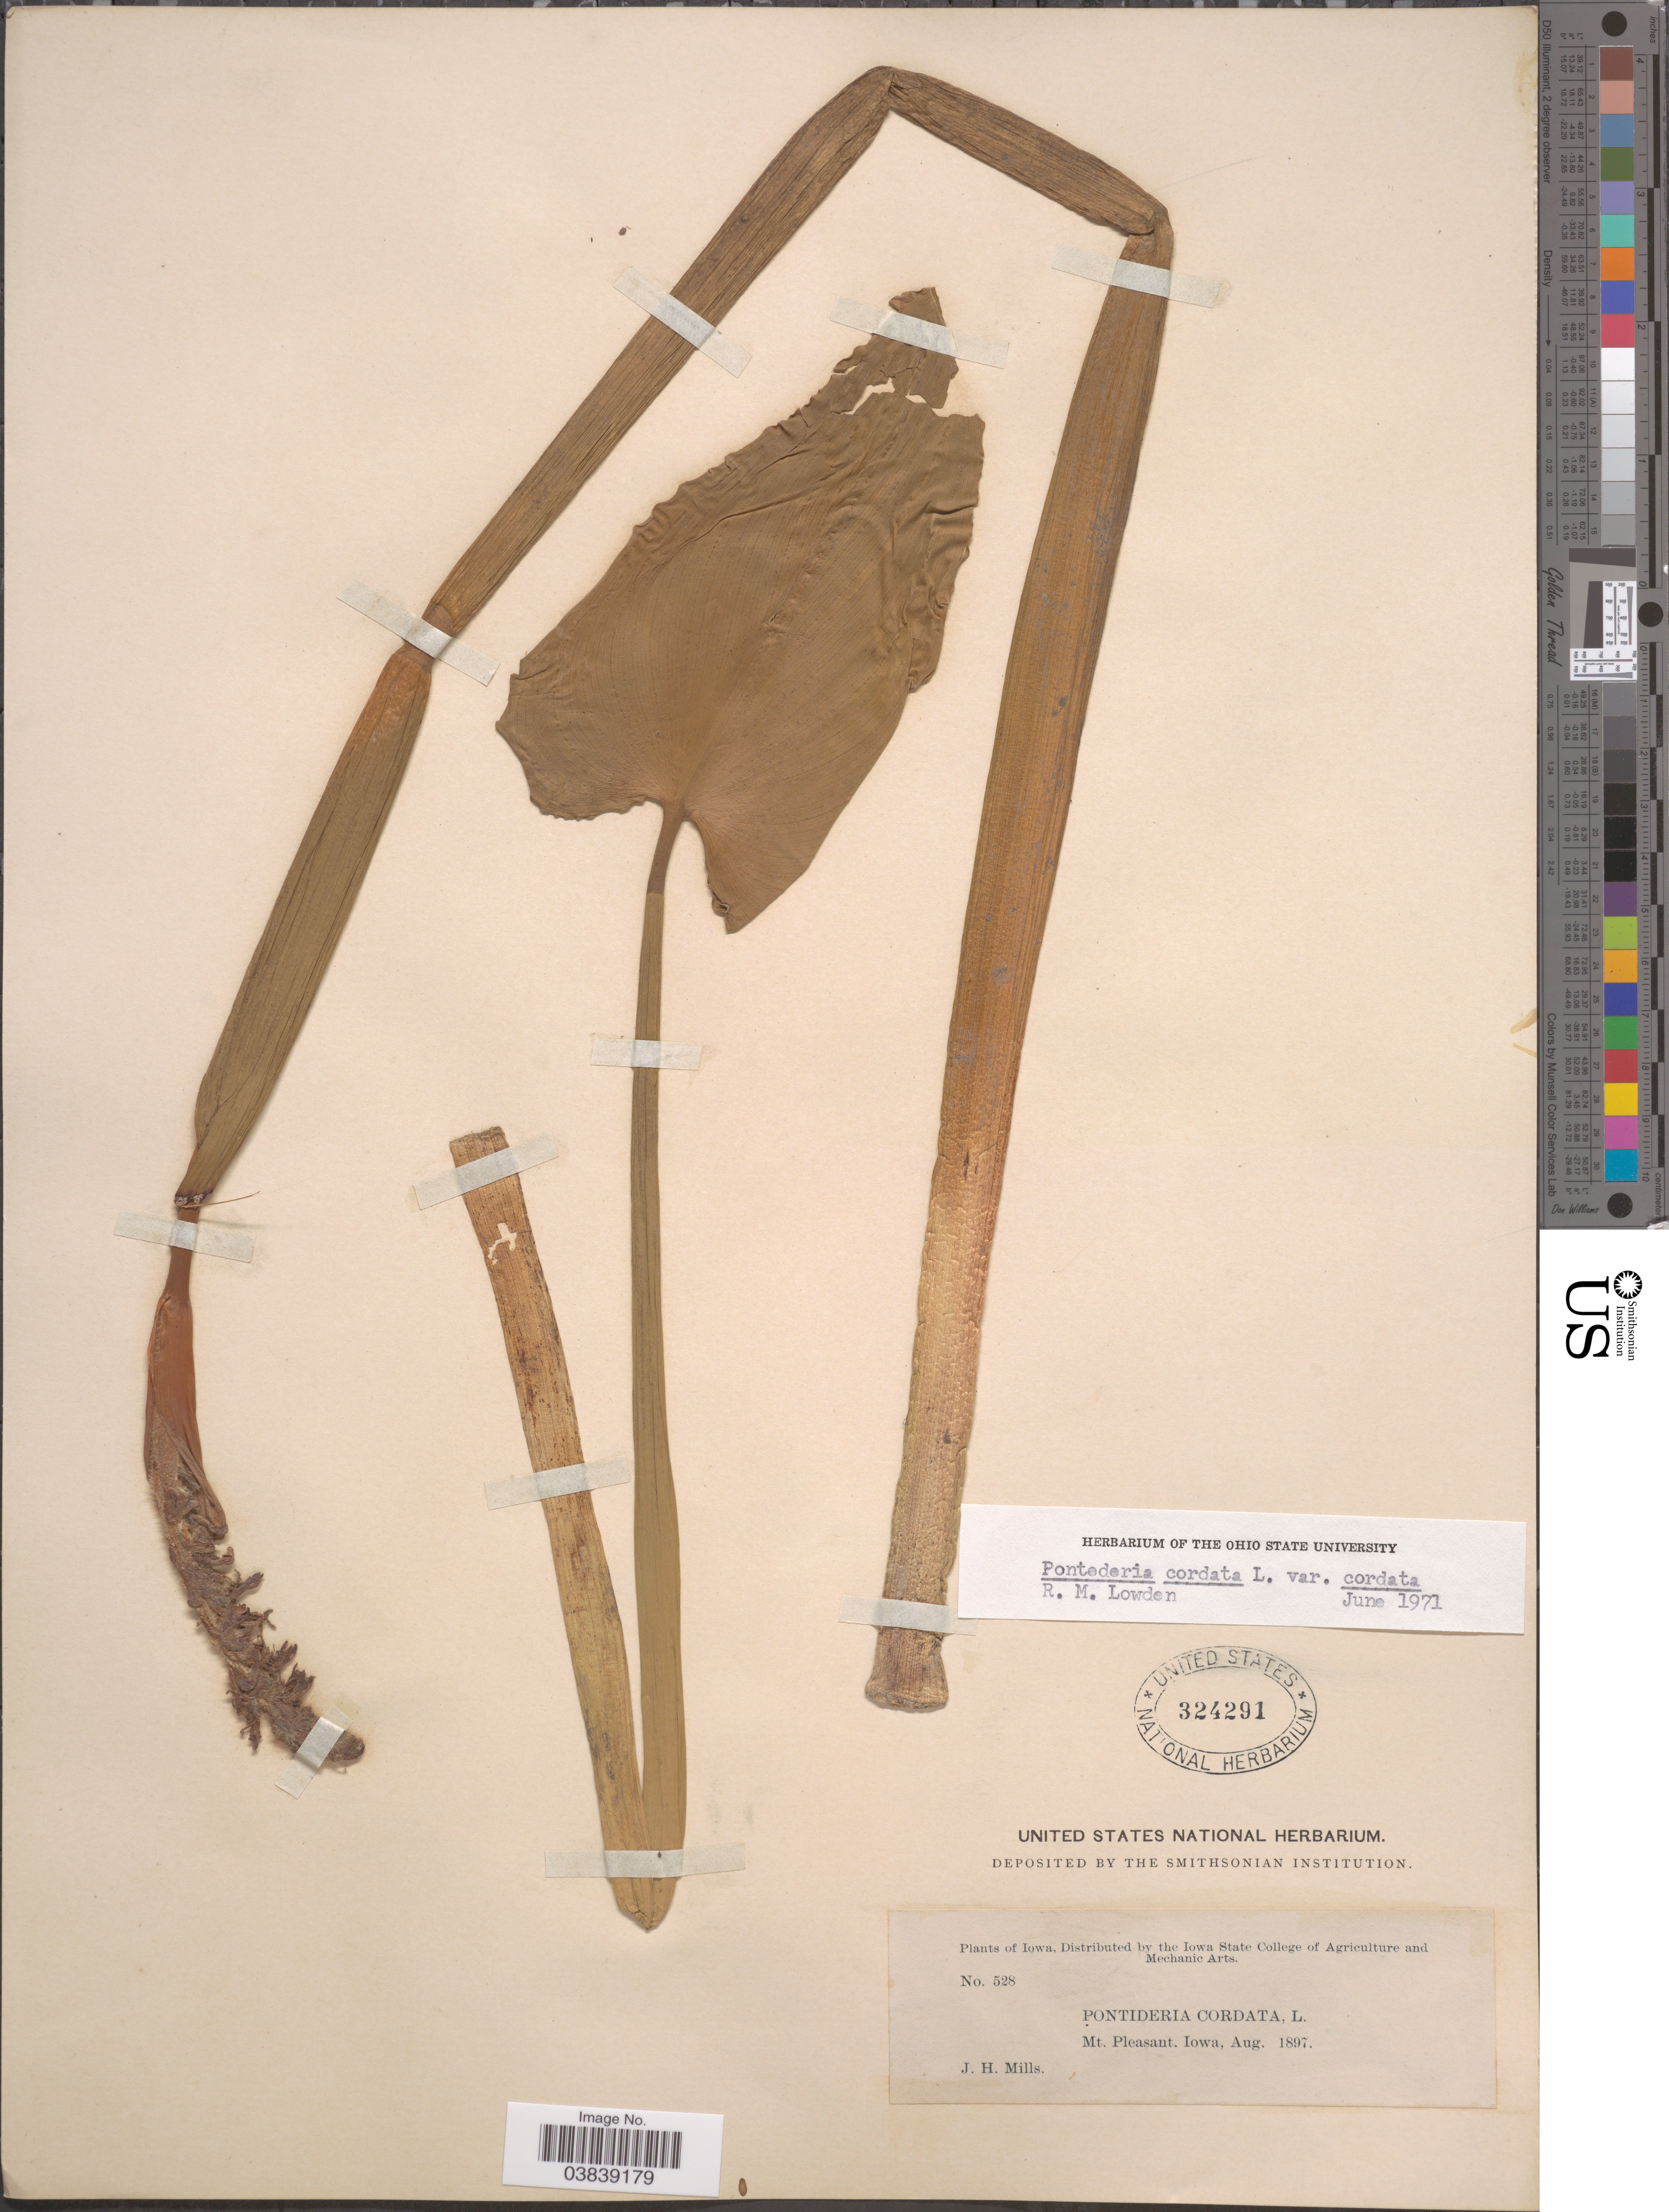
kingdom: Plantae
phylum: Tracheophyta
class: Liliopsida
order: Commelinales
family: Pontederiaceae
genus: Pontederia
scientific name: Pontederia cordata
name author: L.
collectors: J. Mills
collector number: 528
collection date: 1897-08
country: United States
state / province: Iowa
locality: Mt. Pleasant.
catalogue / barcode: US 324291